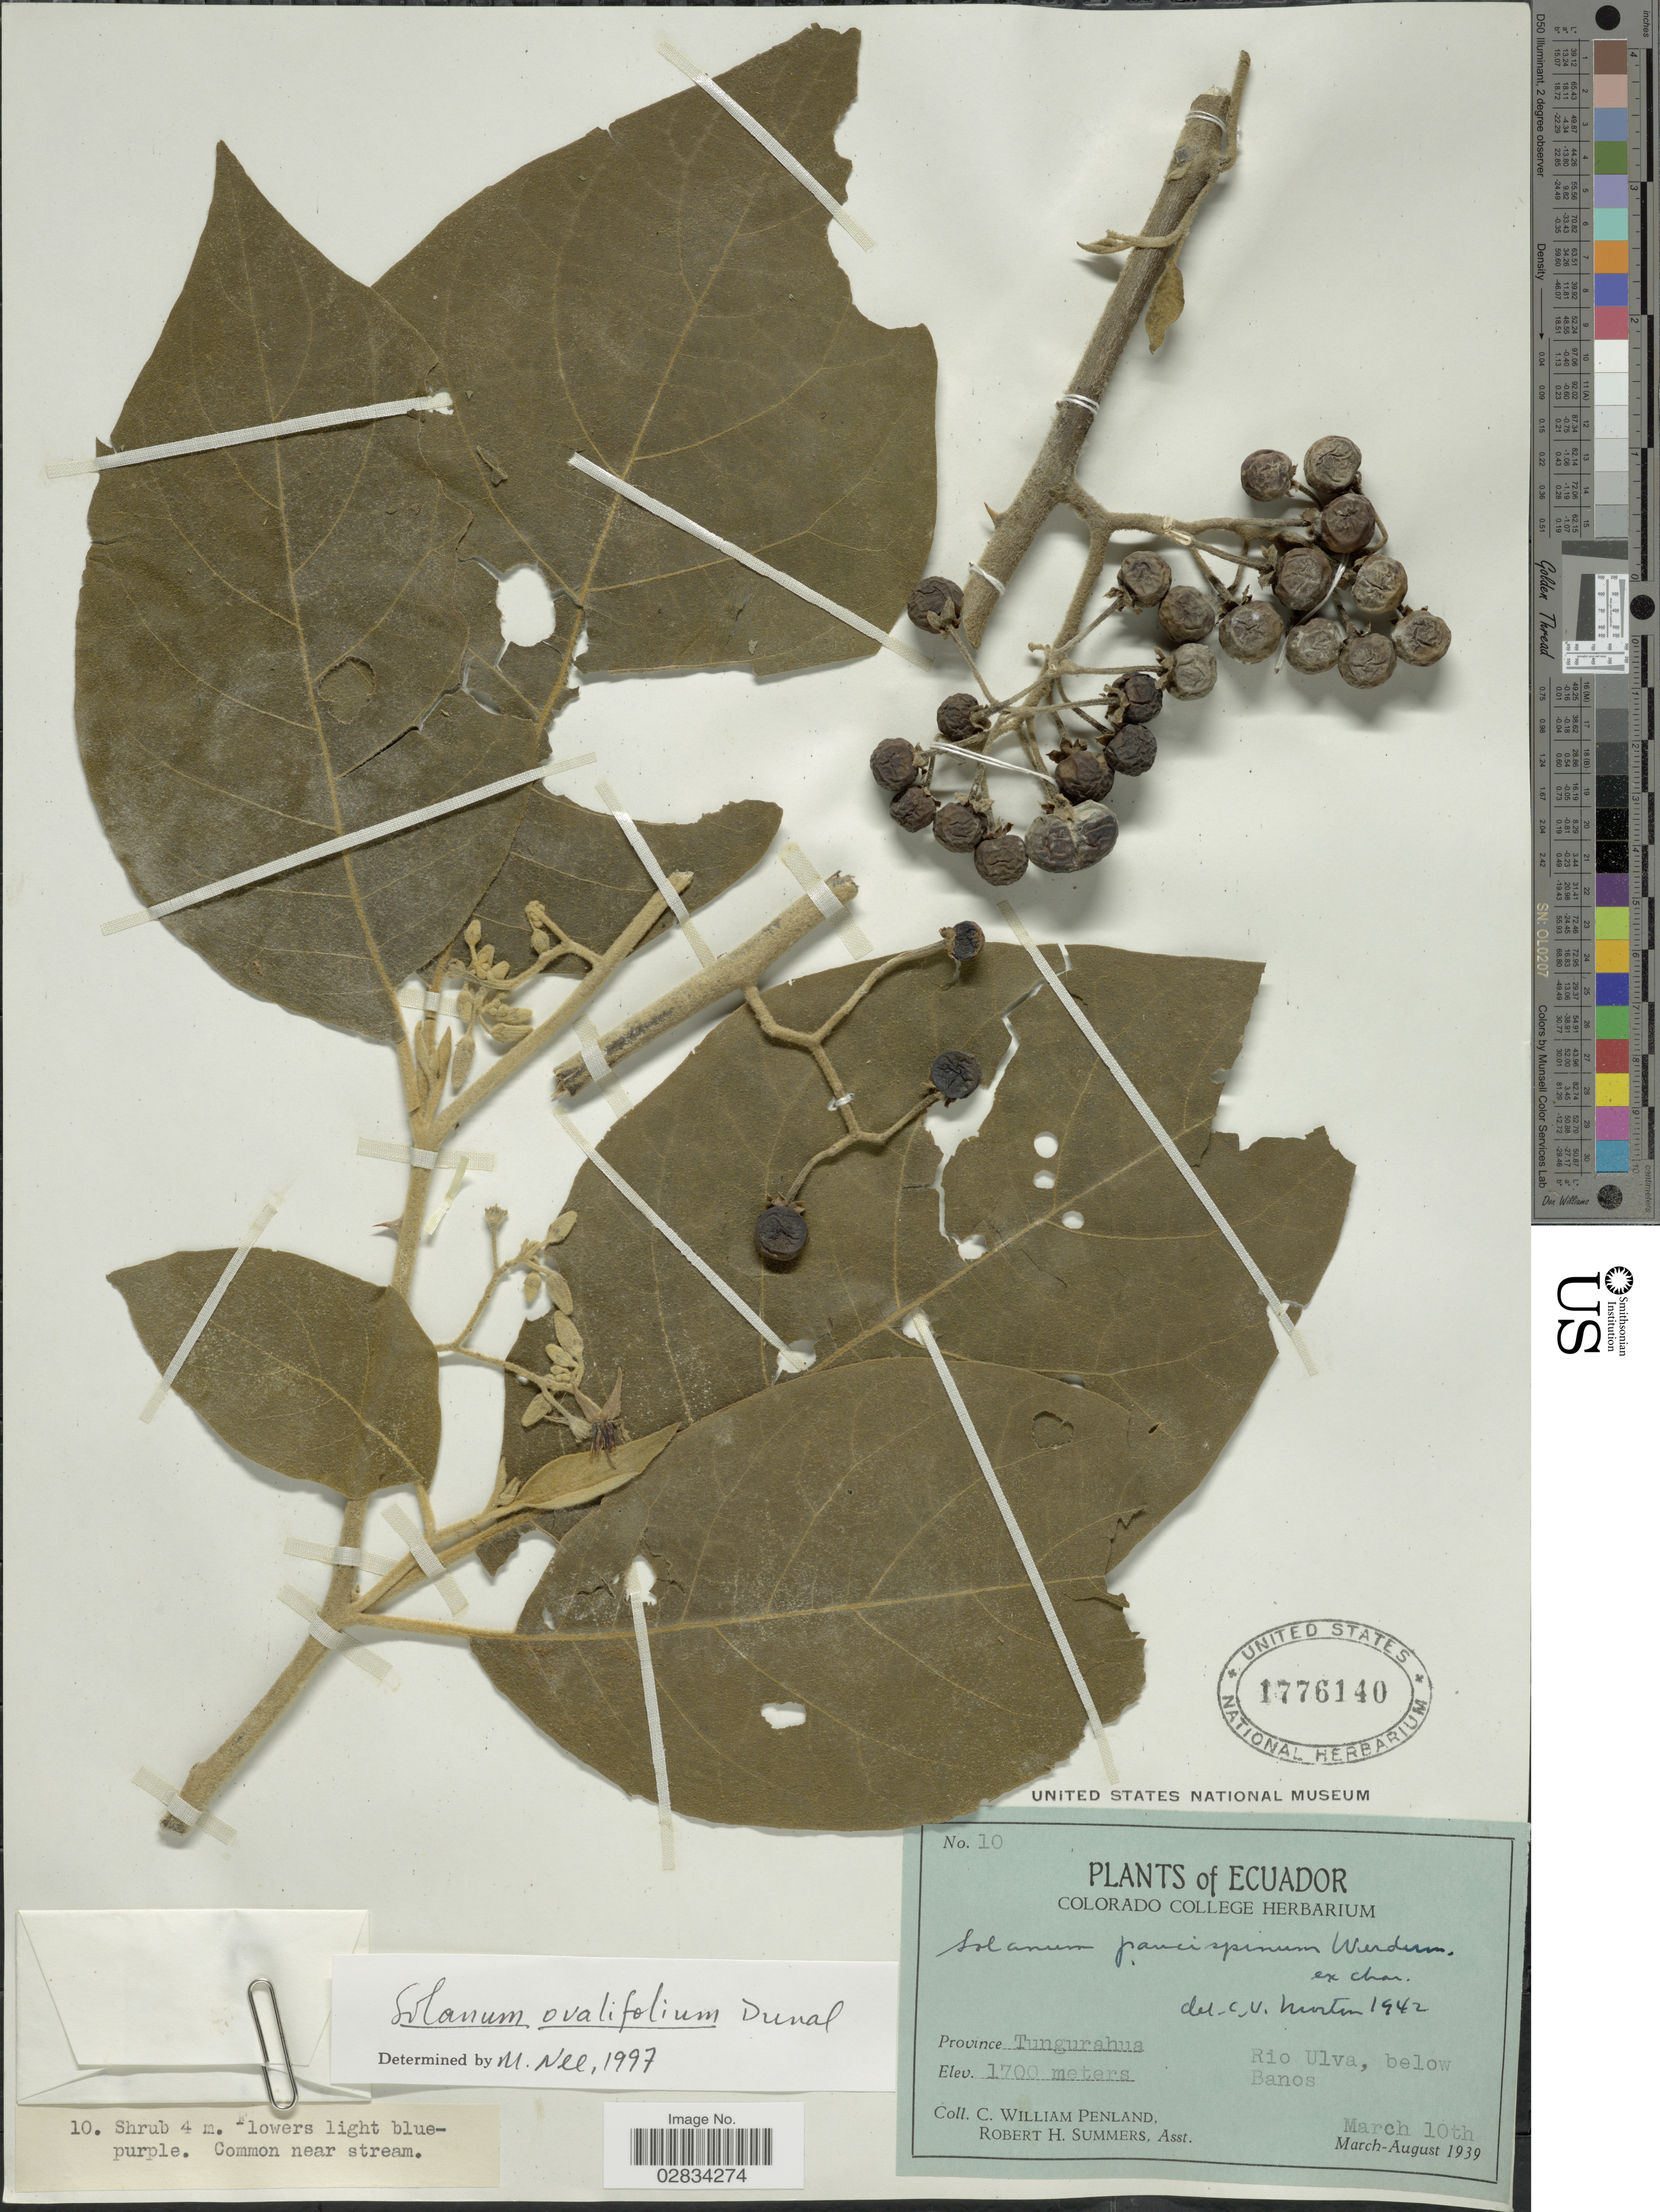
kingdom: Plantae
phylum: Tracheophyta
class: Magnoliopsida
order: Solanales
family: Solanaceae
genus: Solanum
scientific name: Solanum ovalifolium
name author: Dunal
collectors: C. W. Penland & R. Summers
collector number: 10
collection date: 1939-03-10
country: Ecuador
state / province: Tungurahua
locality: Province Tungurahua. Rio Ulva, below Banos.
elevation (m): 1700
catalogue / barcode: US 1776140